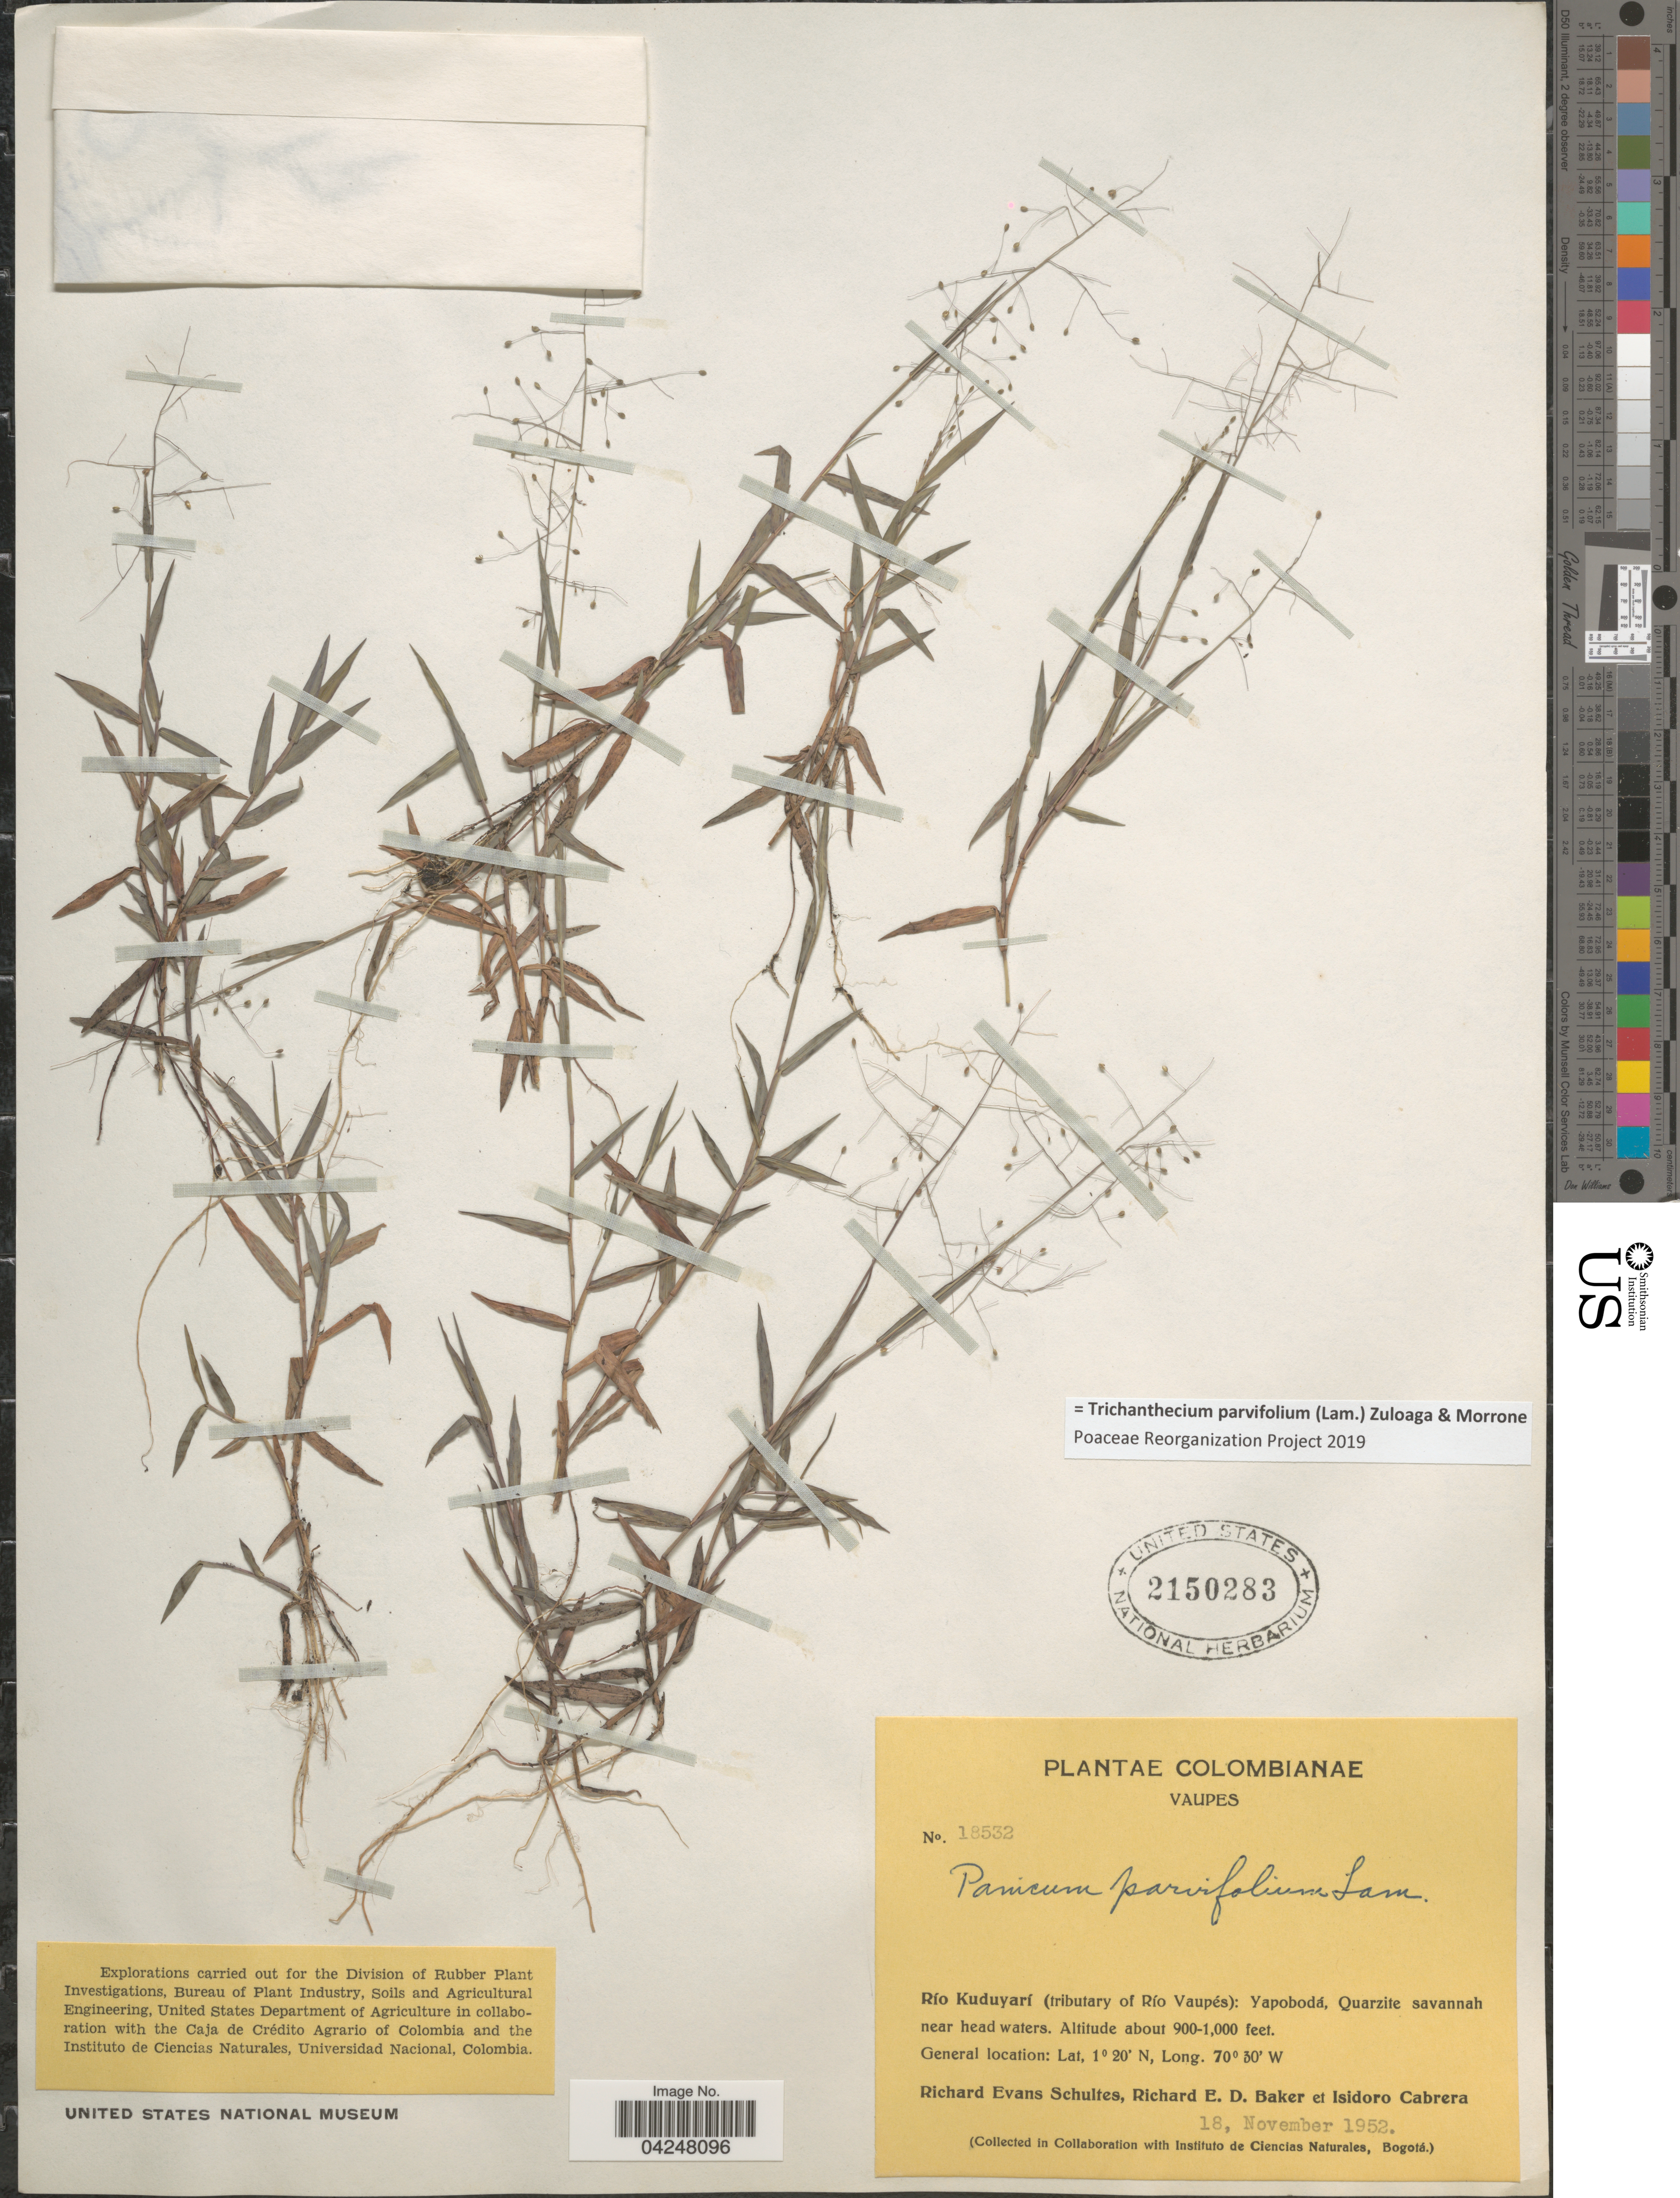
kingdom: Plantae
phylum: Tracheophyta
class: Liliopsida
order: Poales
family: Poaceae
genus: Trichanthecium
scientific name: Trichanthecium parvifolium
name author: (Lam.) Zuloaga & Morrone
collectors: R. E. Schultes, R. E. D. Baker & I. Cabrera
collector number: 18532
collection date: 1952-11-18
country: Colombia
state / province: Vaupés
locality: Rio Kudyarí (tributary of Rio Vaupés): Yapobodá, Quartzite savannah near head waters.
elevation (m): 274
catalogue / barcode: US 2150283